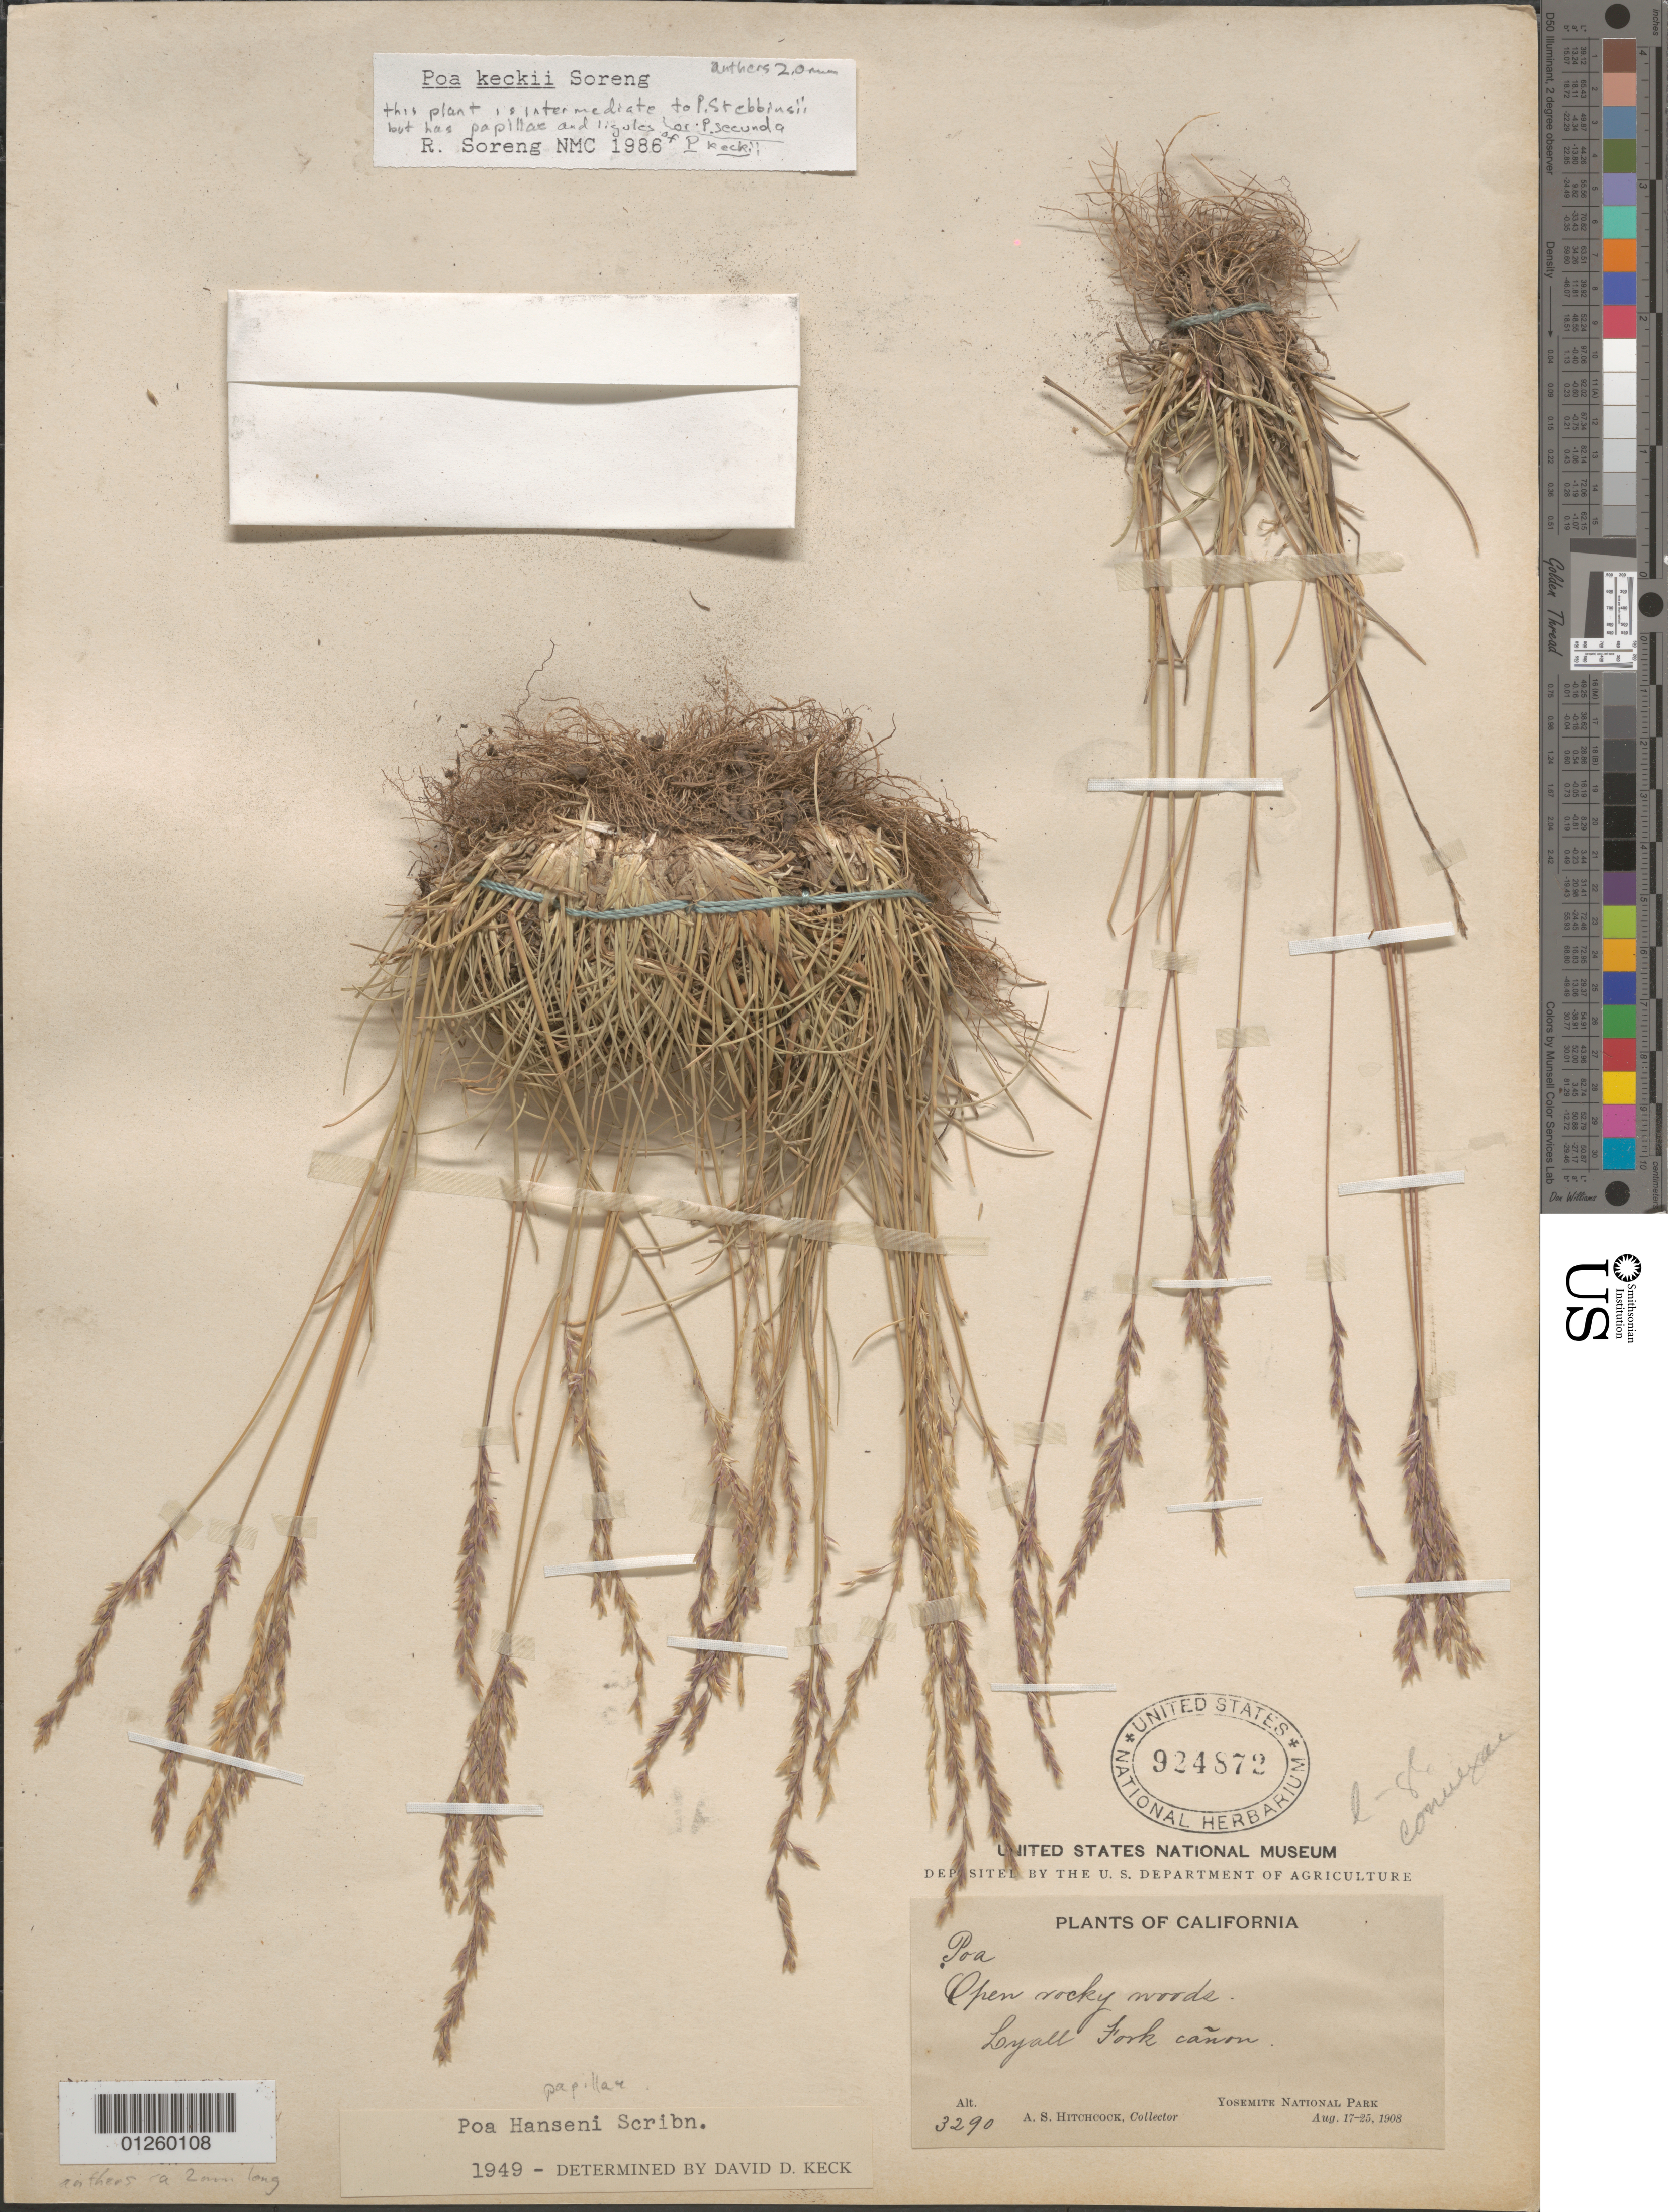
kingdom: Plantae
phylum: Tracheophyta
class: Liliopsida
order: Poales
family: Poaceae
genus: Poa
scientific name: Poa keckii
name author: Soreng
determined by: Soreng, Robert J., Research Associate (BOT), Smithsonian Institution - National Museum of Natural History (UNITED STATES)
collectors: A. S. Hitchcock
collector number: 3290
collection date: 1908-08-17/1908-08-25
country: United States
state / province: California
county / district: Mariposa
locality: Lyell Fork cañon. Yosemite National Park.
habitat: Open rocky woods.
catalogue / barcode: US 924872